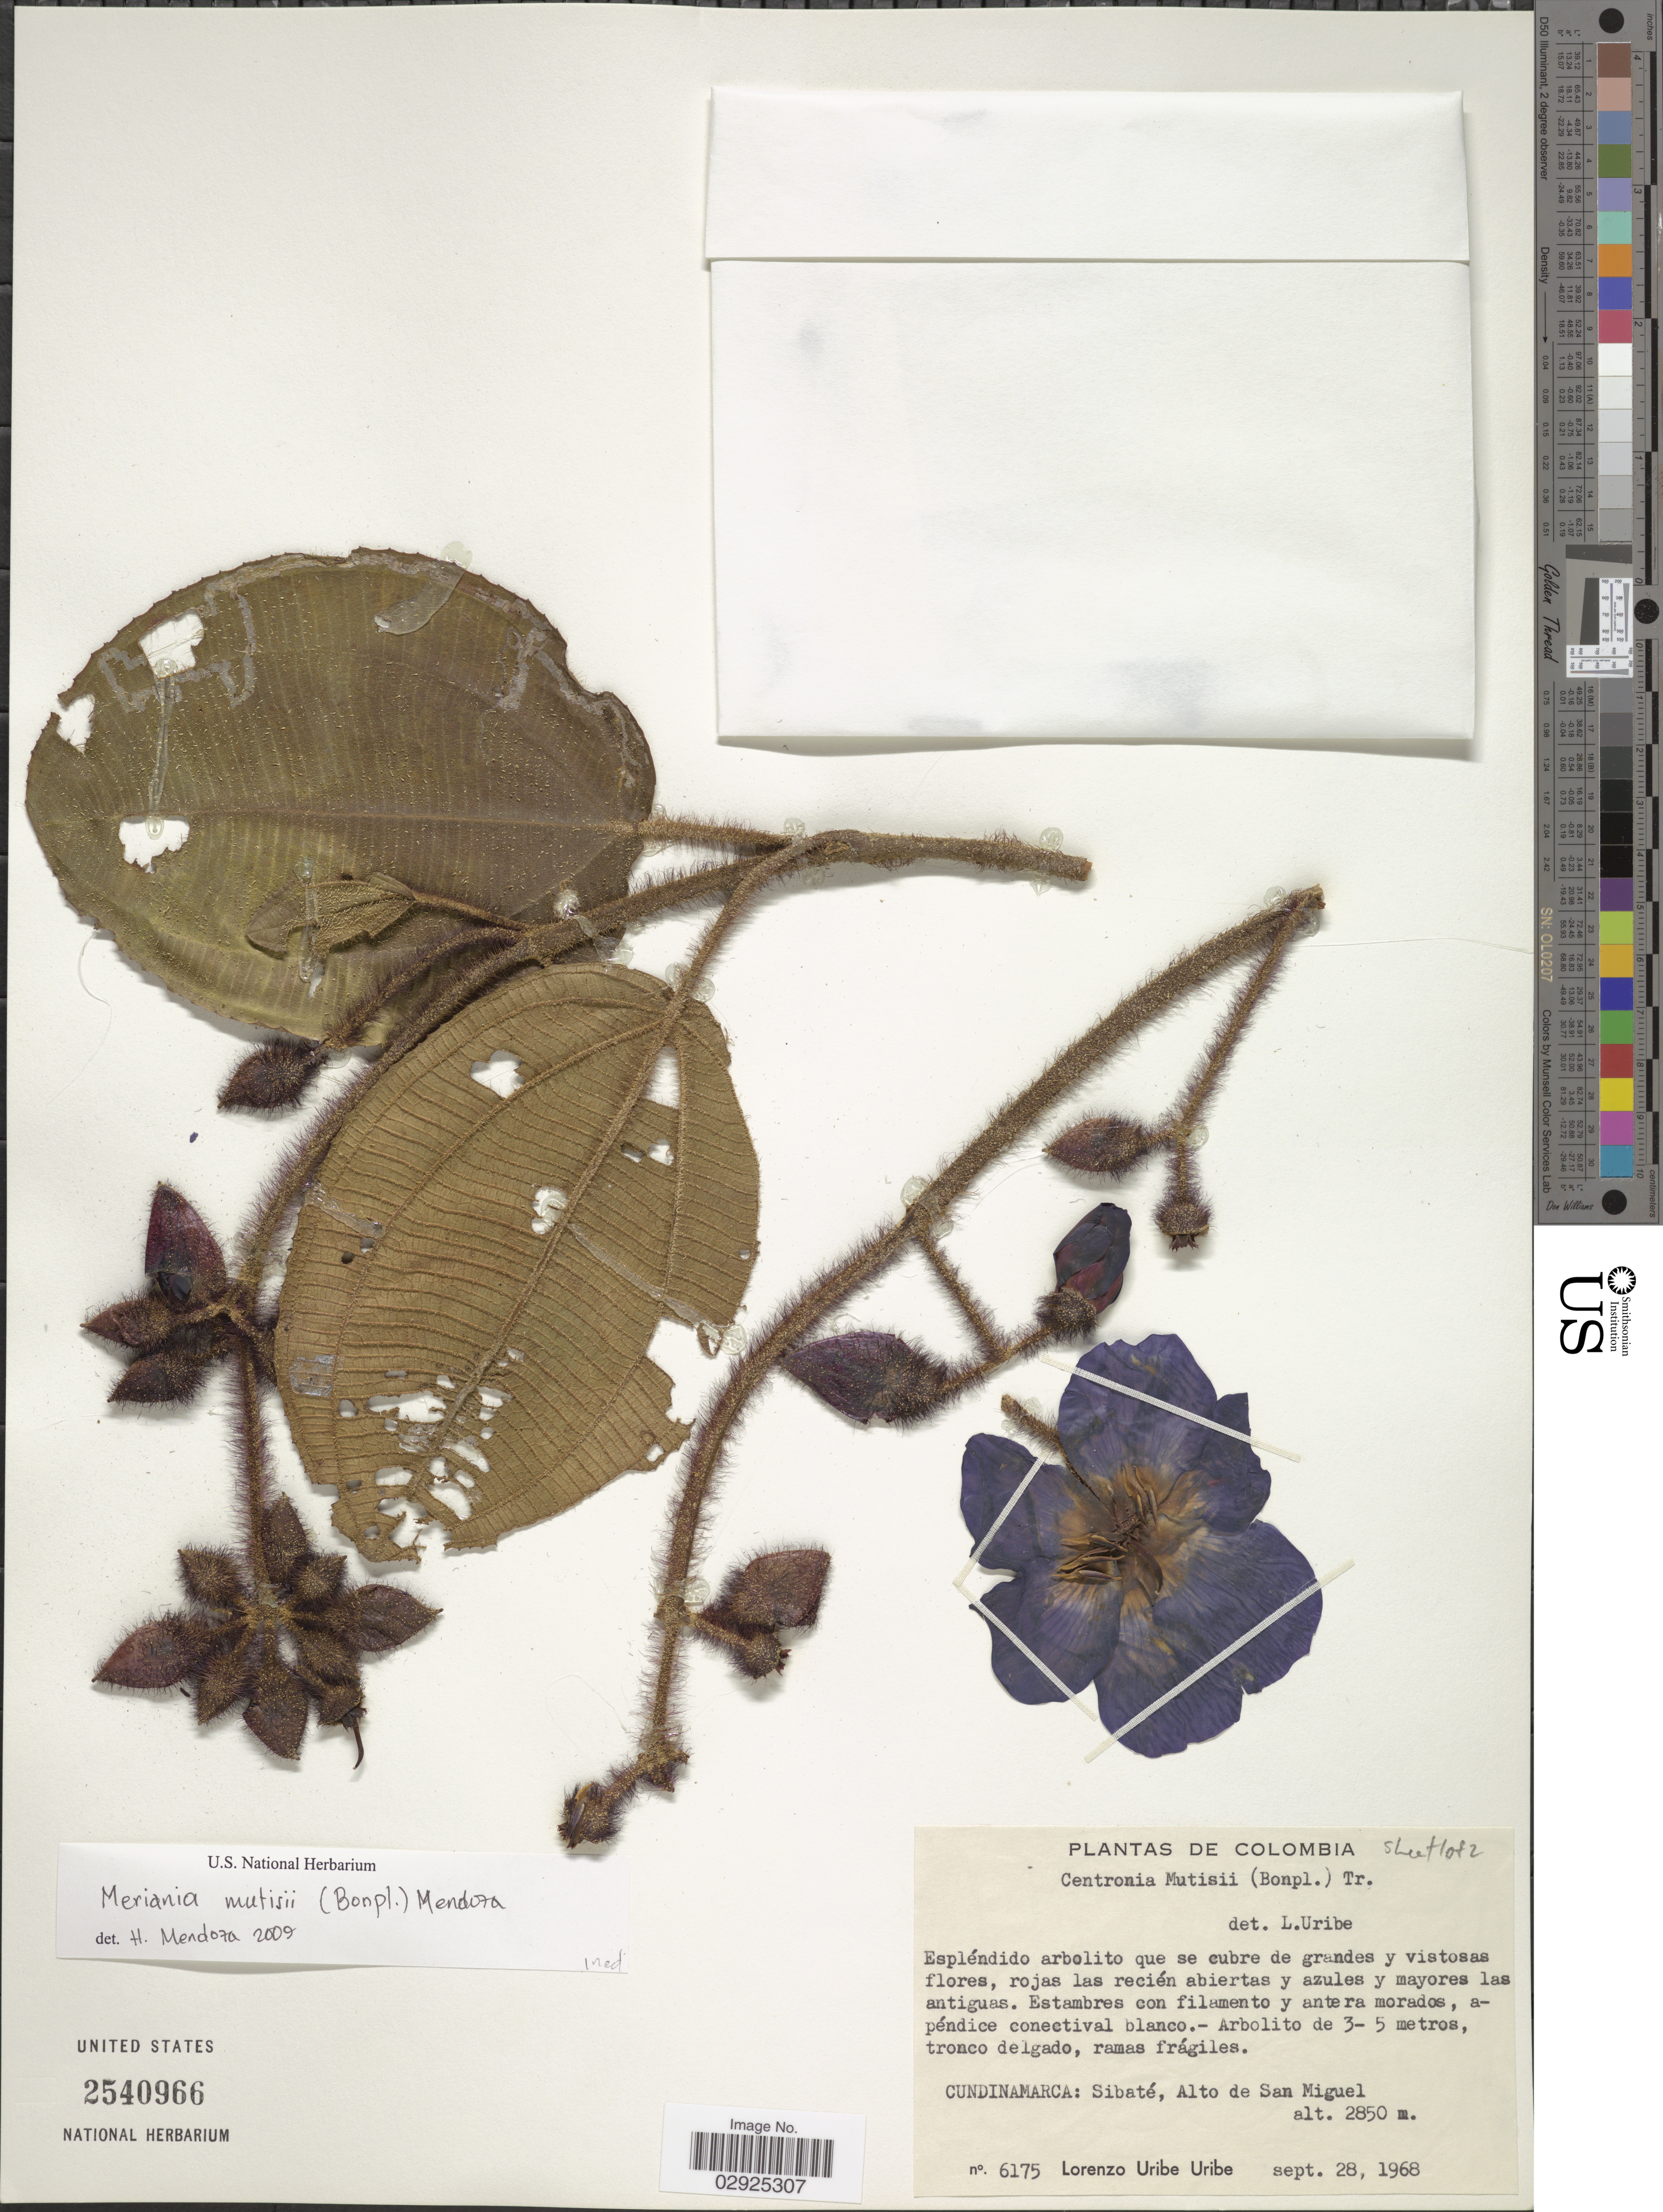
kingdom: Plantae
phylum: Tracheophyta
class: Magnoliopsida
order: Myrtales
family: Melastomataceae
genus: Meriania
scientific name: Meriania mutisii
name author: (Bonpl.) Humberto Mend. & Fern. Alonso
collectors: L. Uribe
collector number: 6175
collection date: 1968-09-28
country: Colombia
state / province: Cundinamarca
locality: Sibaté, Alto de San Miguel.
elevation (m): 2850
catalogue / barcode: US 2540966